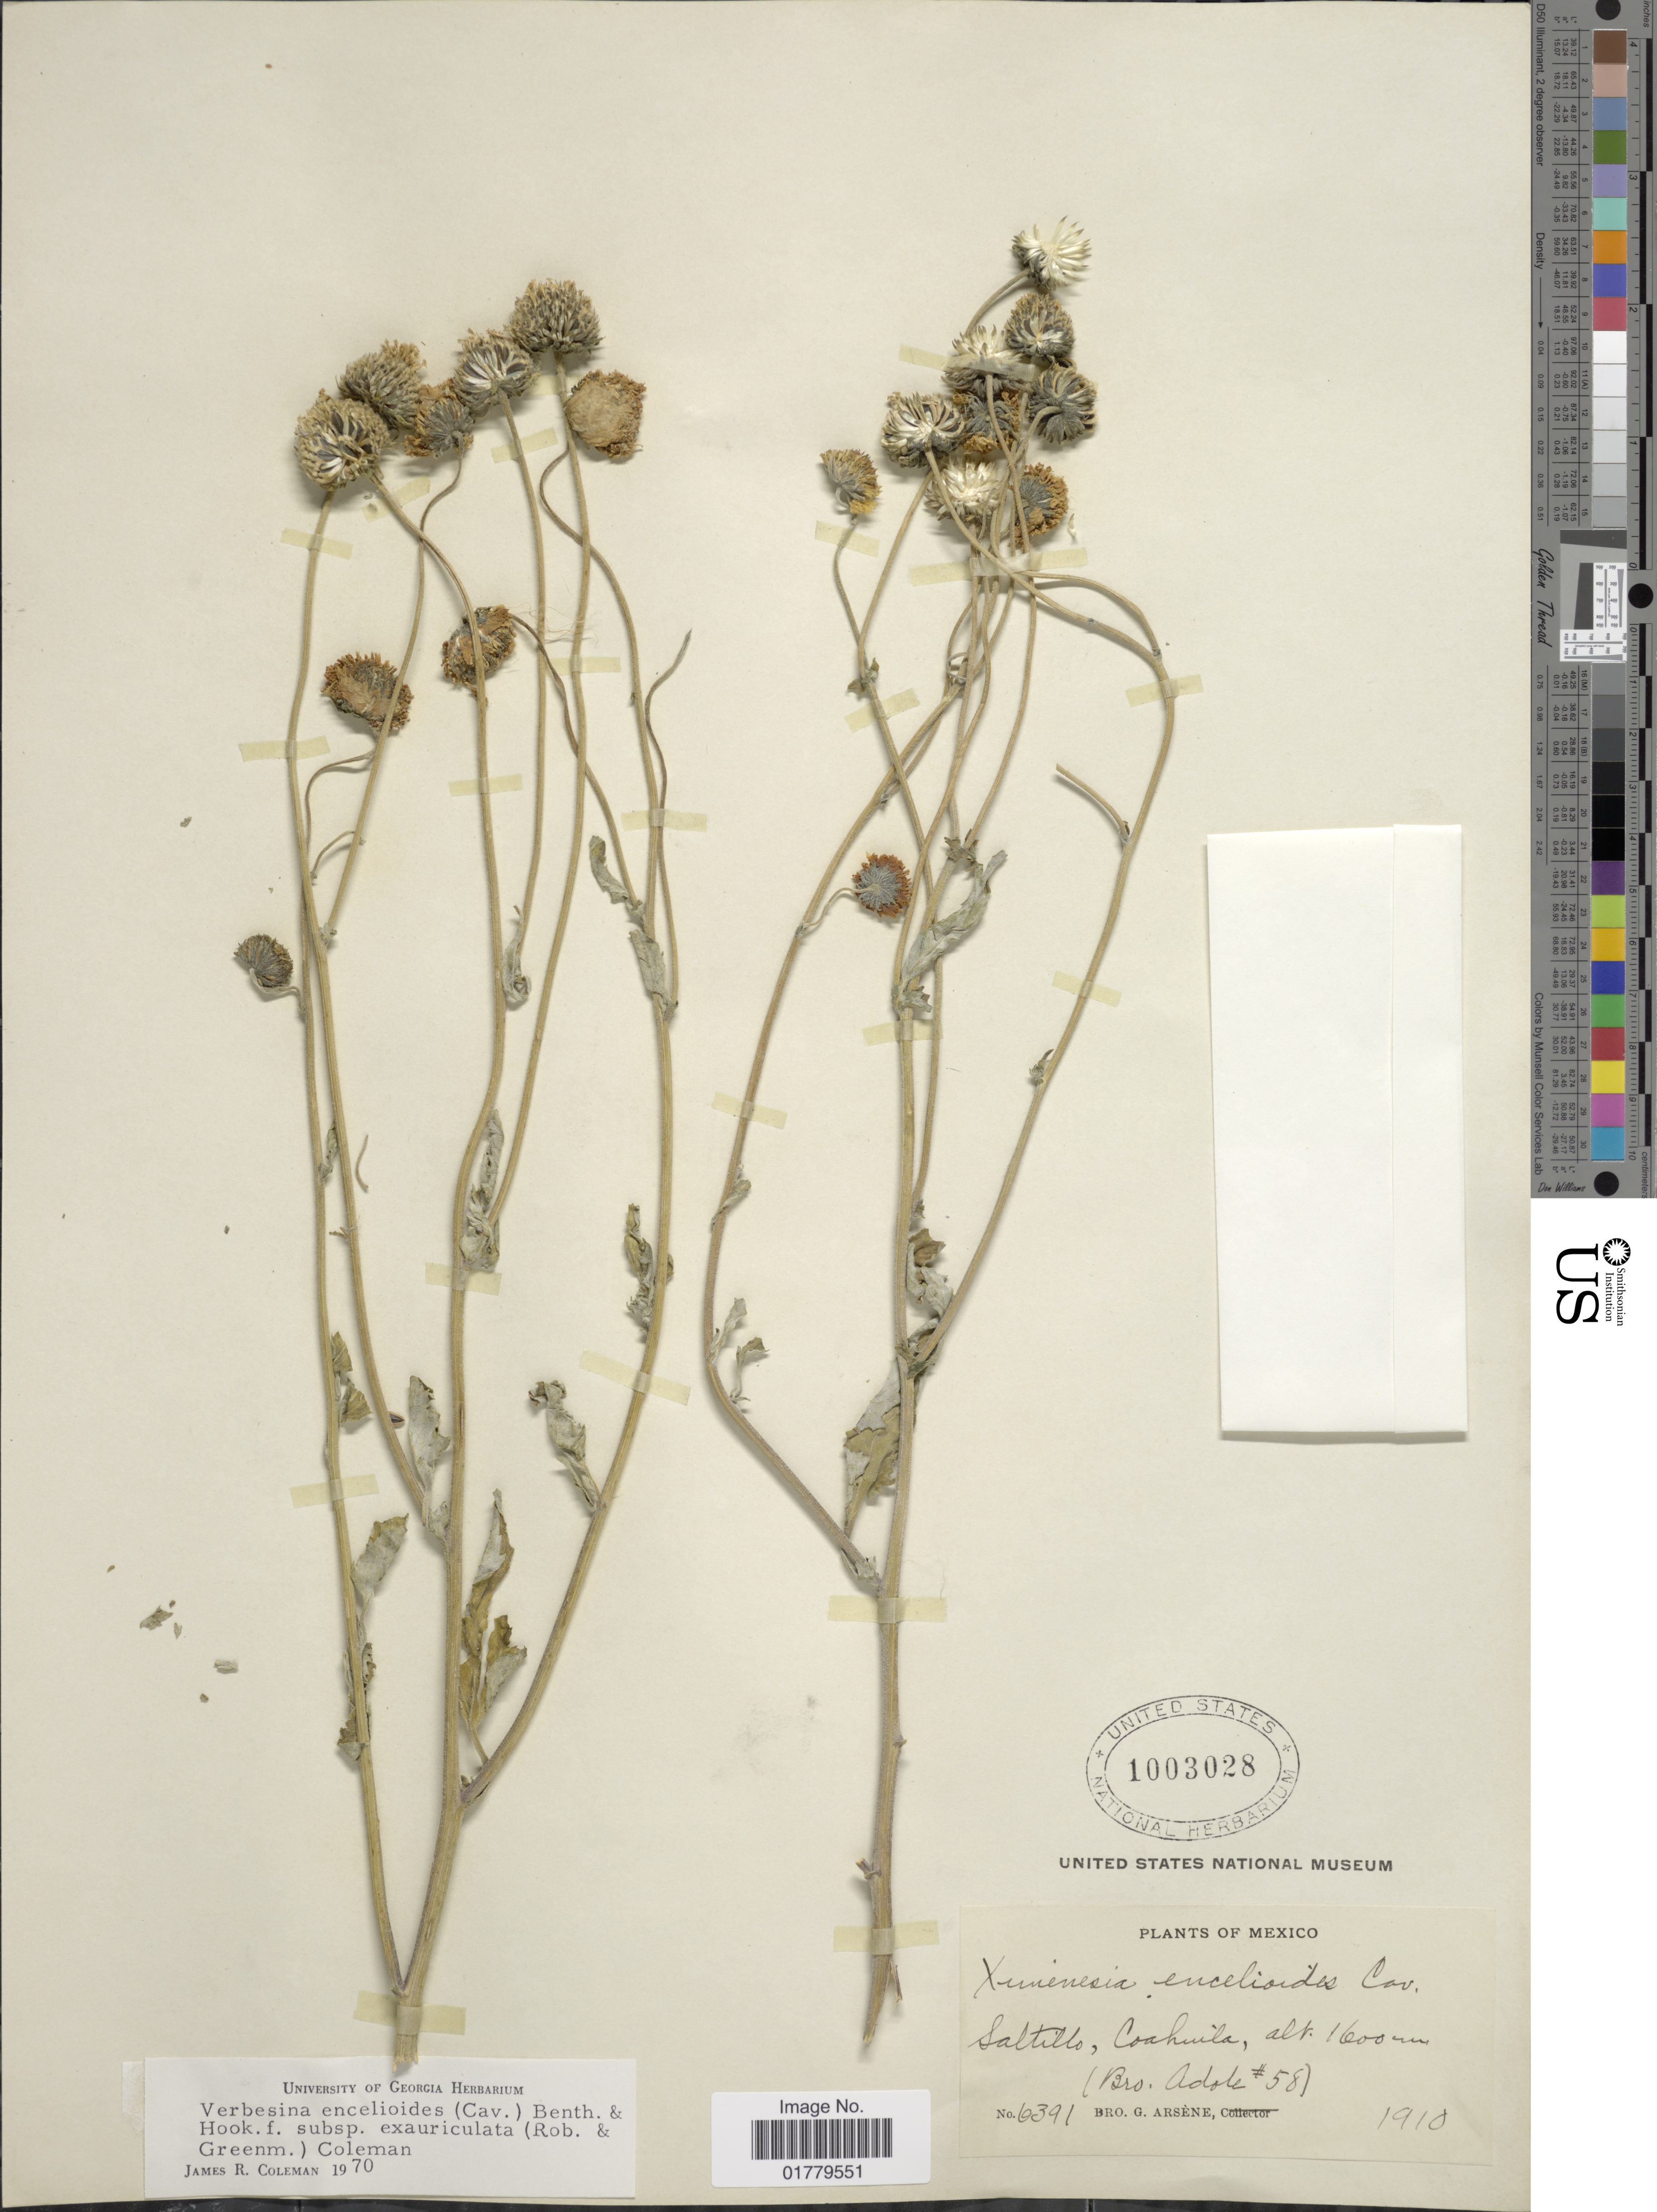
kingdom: Plantae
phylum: Tracheophyta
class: Magnoliopsida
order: Asterales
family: Asteraceae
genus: Verbesina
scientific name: Verbesina encelioides var. cana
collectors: Bro. Adole & Bro. G. Arsène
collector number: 58/6391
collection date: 1910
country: Mexico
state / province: Coahuila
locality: Saltillo, Coahuila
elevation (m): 1600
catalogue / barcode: US 1003028